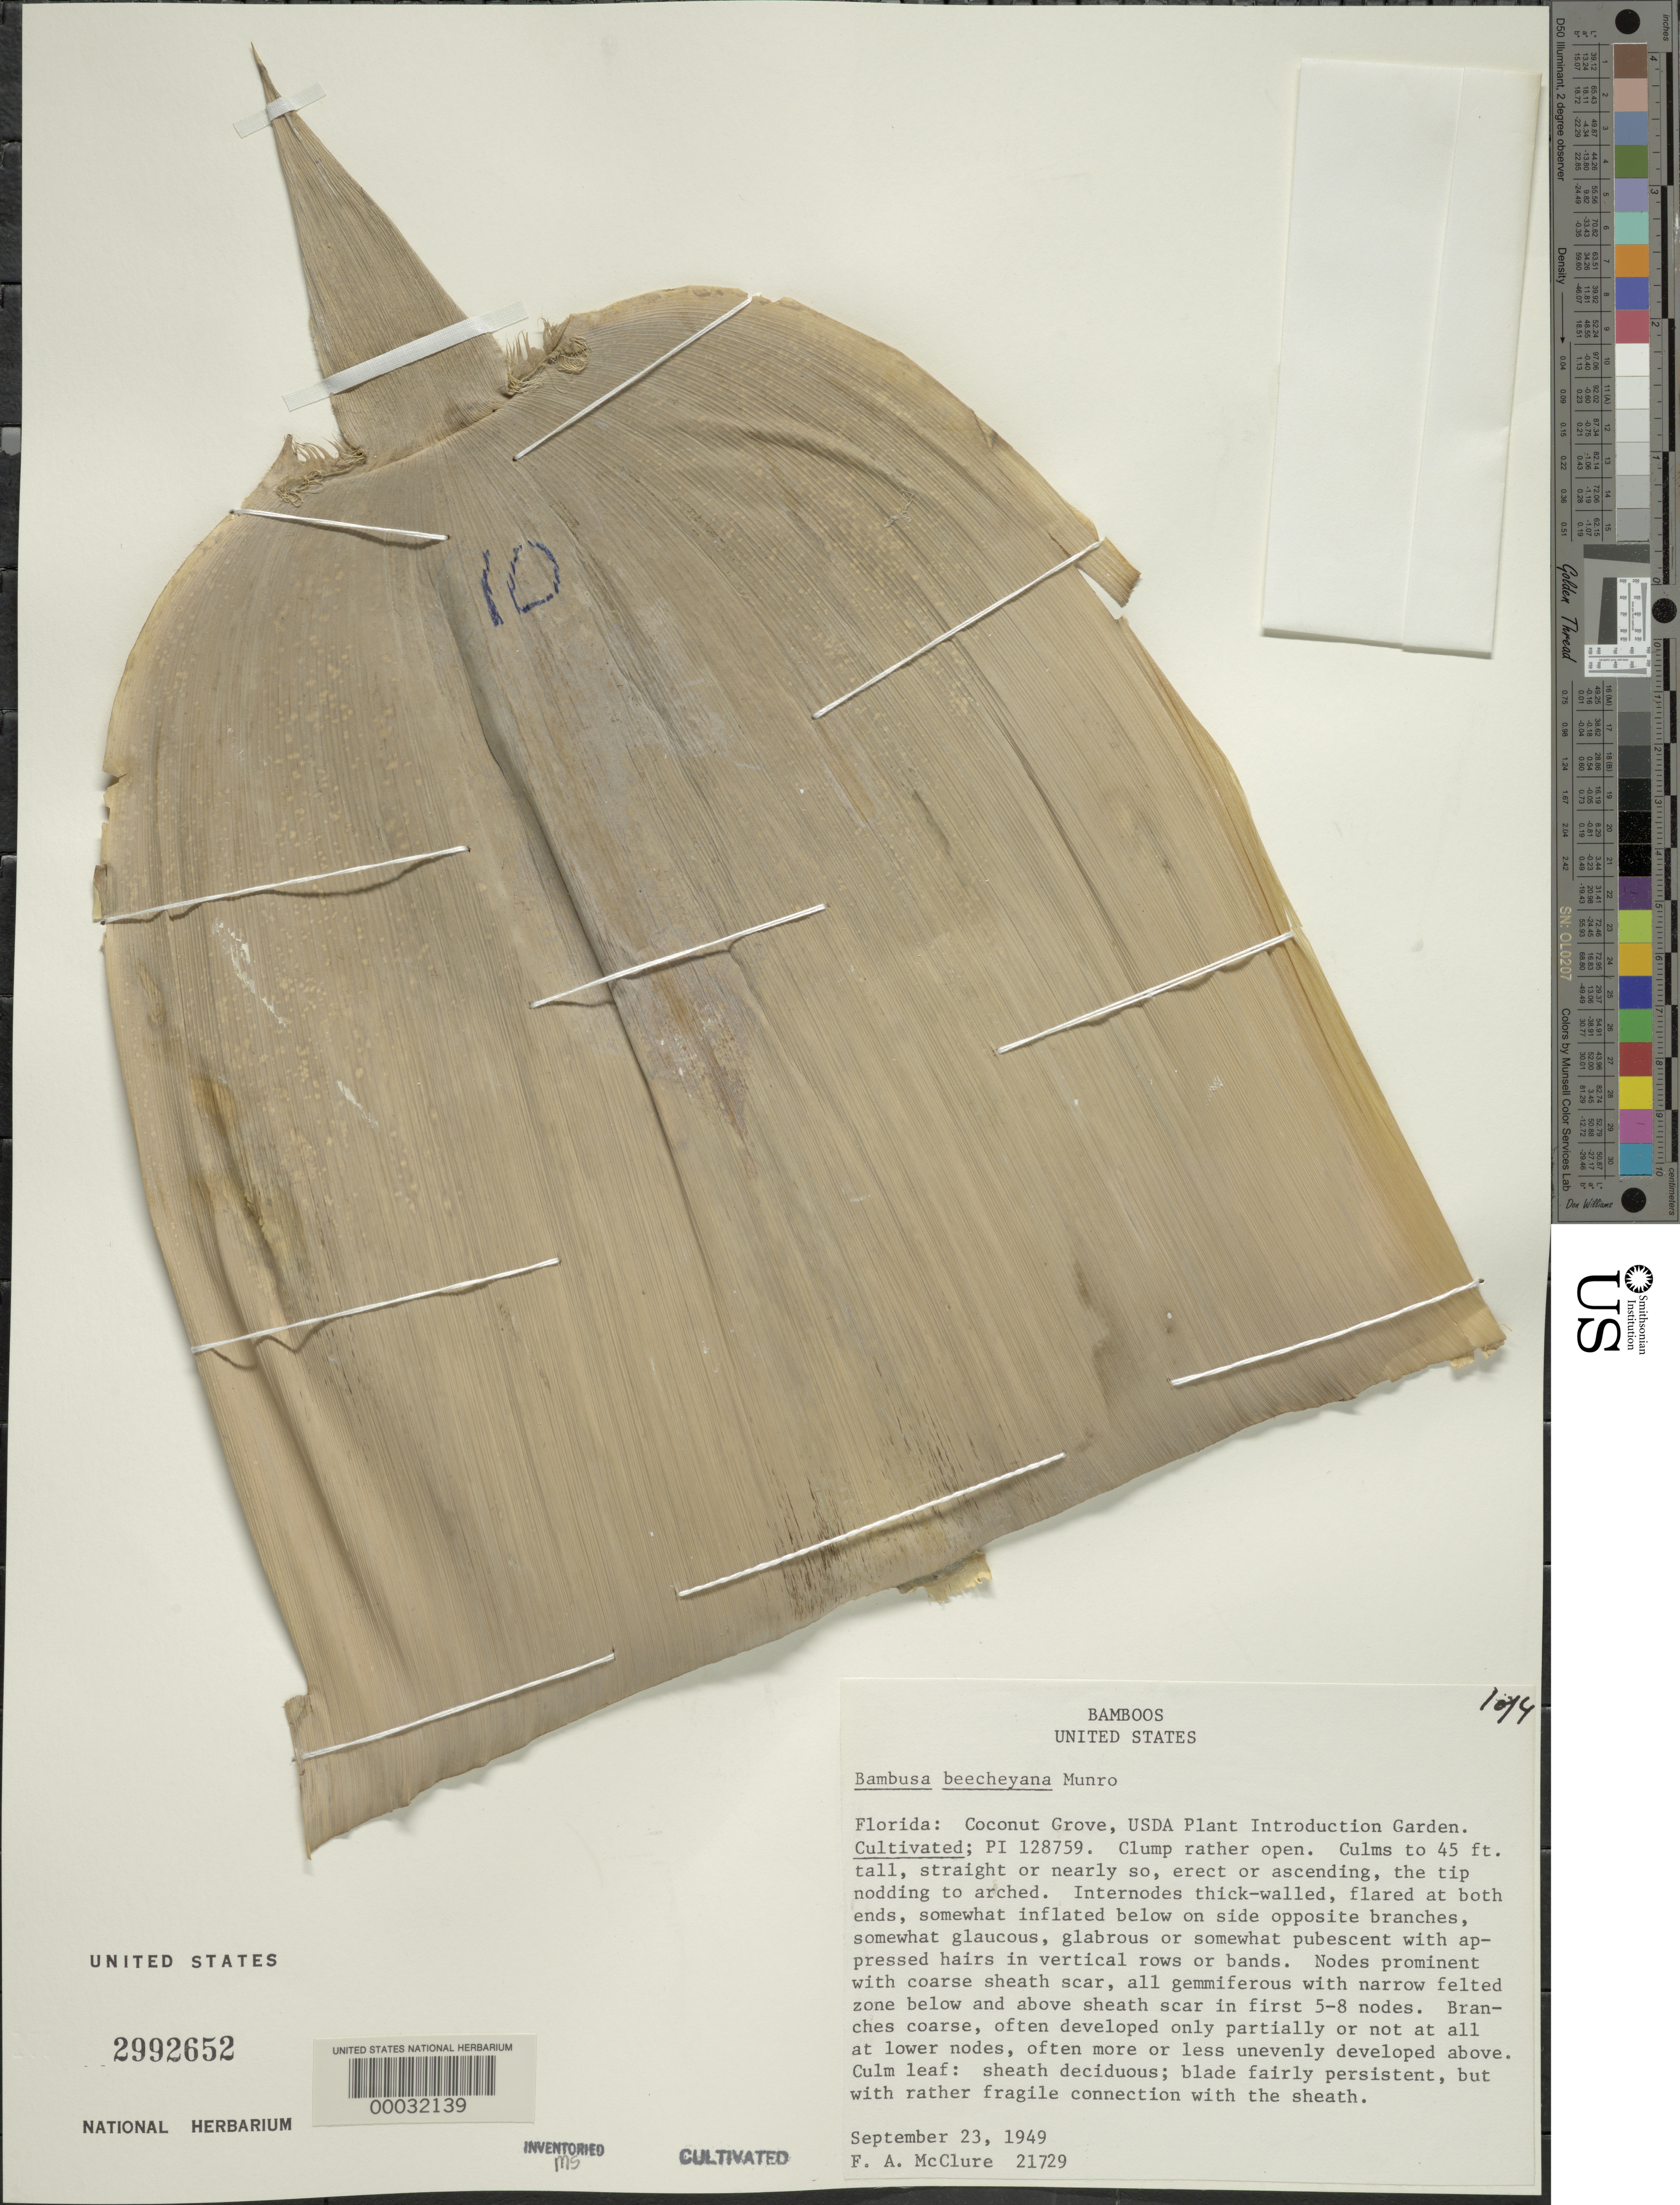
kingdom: Plantae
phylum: Tracheophyta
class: Liliopsida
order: Poales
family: Poaceae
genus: Bambusa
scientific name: Bambusa beecheyana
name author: Munro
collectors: F. A. McClure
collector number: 21729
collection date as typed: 23 Sep 1949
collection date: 1949-09-23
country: United States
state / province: Florida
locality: U.s.d.a. plant introduction station-coconut grove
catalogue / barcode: US 2992652